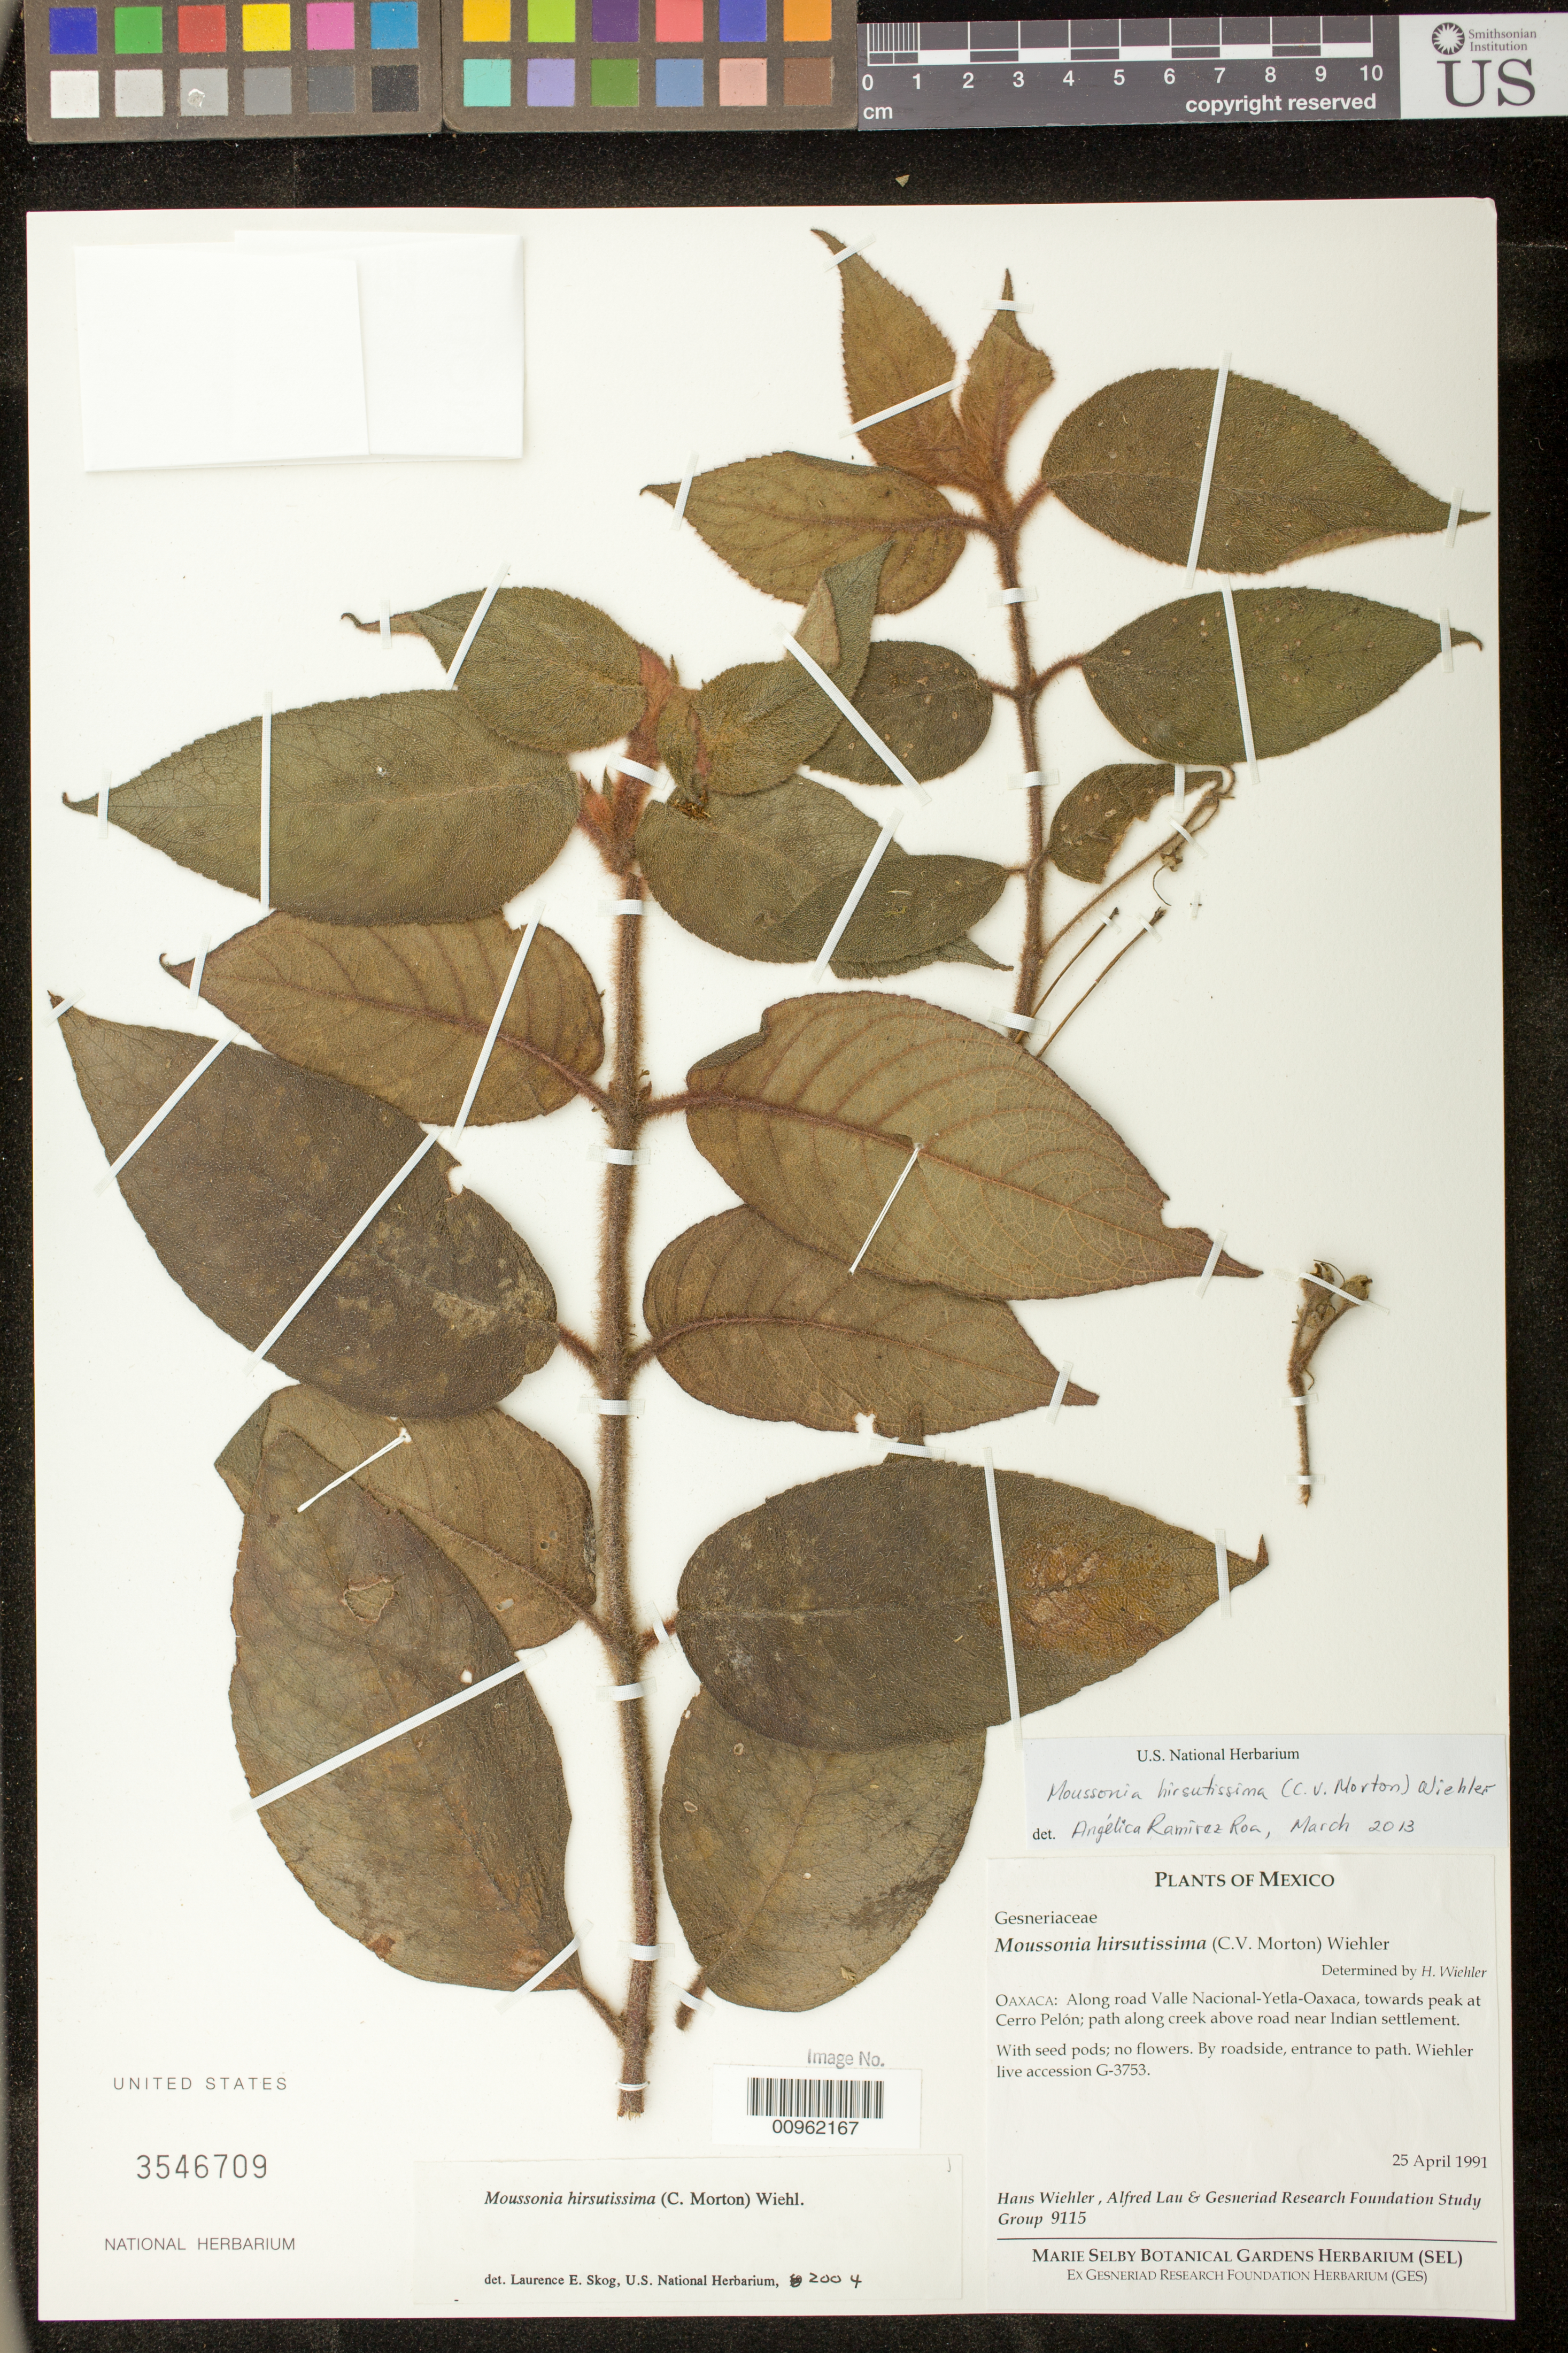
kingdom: Plantae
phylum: Tracheophyta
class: Magnoliopsida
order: Lamiales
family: Gesneriaceae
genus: Moussonia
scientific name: Moussonia hirsutissima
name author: (C.V. Morton) Wiehler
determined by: Ramírez-Roa, A.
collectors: H. J. Wiehler, A. Lau & GRF Study Group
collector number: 9115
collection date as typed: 25 Apr 1991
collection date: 1991-04-25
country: Mexico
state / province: Oaxaca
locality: Oaxaca: along road Valle Nacional - Yetla - Oaxaca, towards peak at Cerro Pelón; path along creek above road near Indian settlement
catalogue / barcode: US 3546709